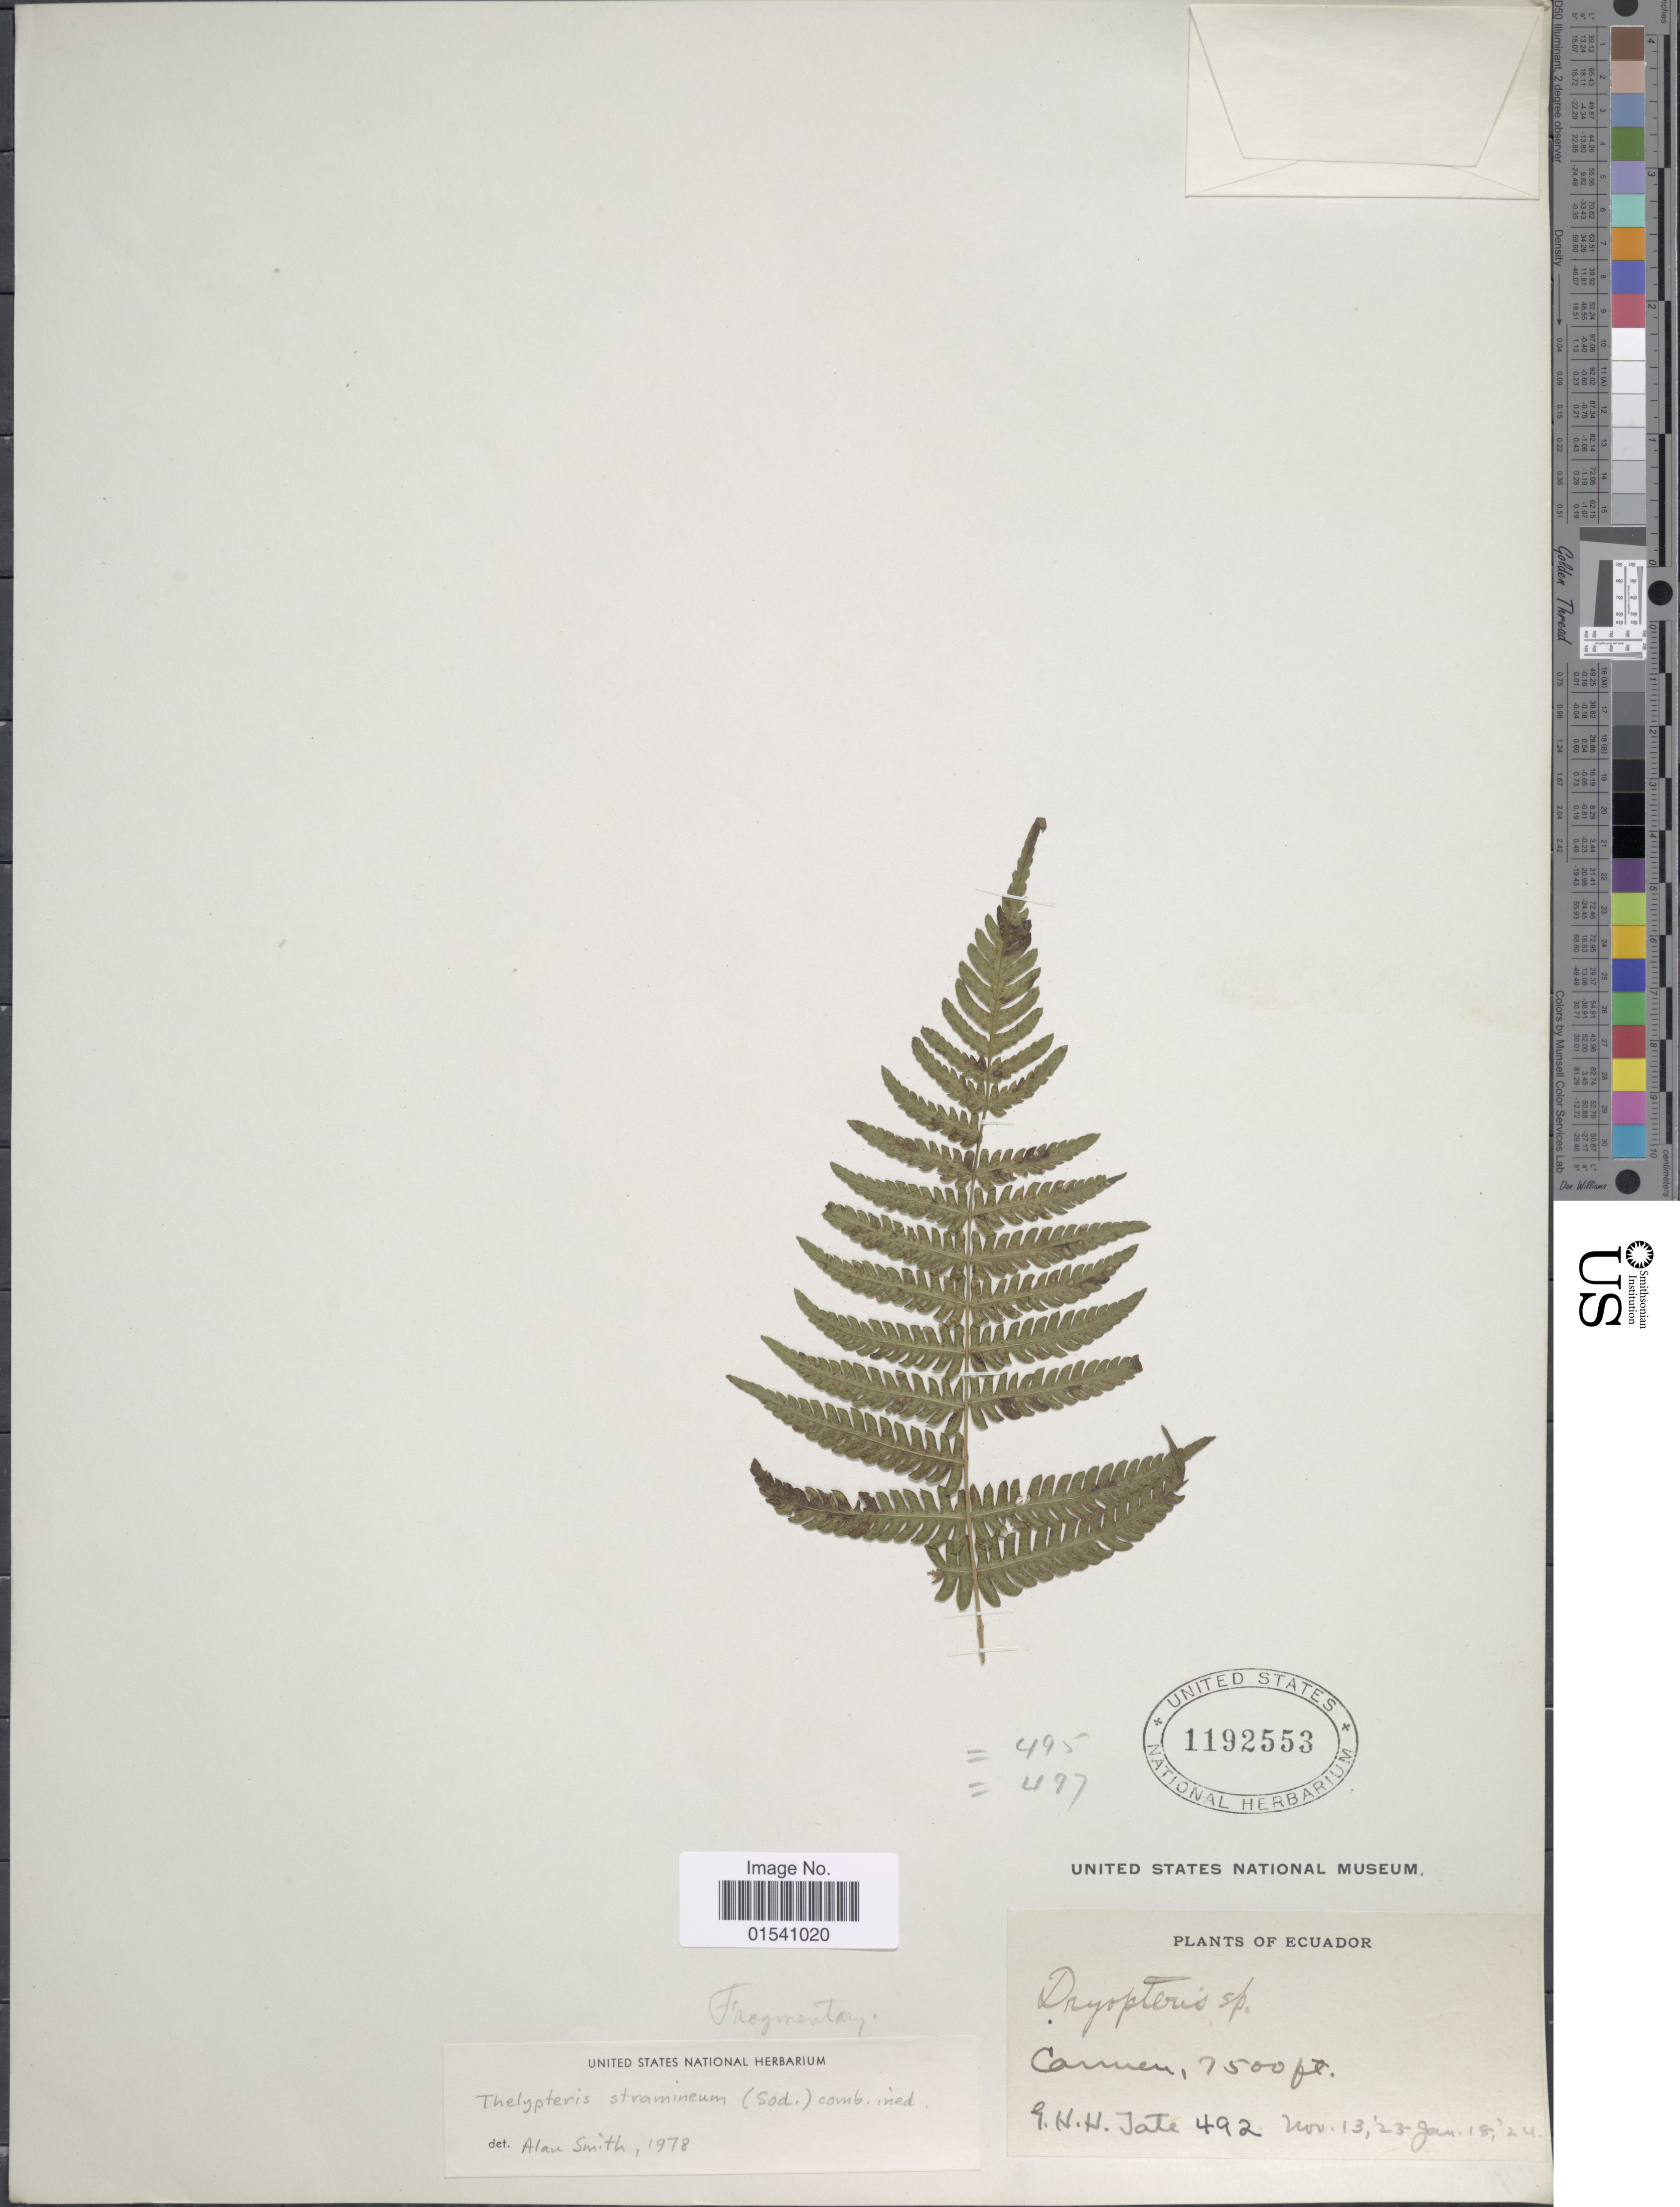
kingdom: Plantae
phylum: Tracheophyta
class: Polypodiopsida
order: Polypodiales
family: Thelypteridaceae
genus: Amauropelta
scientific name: Amauropelta straminea (Sodiro) comb. nov., ined 2015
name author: (Sodiro)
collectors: G. H. H.Tate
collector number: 492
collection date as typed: Transcribed d/m/y: 13/11/23 to 18/1/24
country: Ecuador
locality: Carmen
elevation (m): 2286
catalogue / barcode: US 1192553